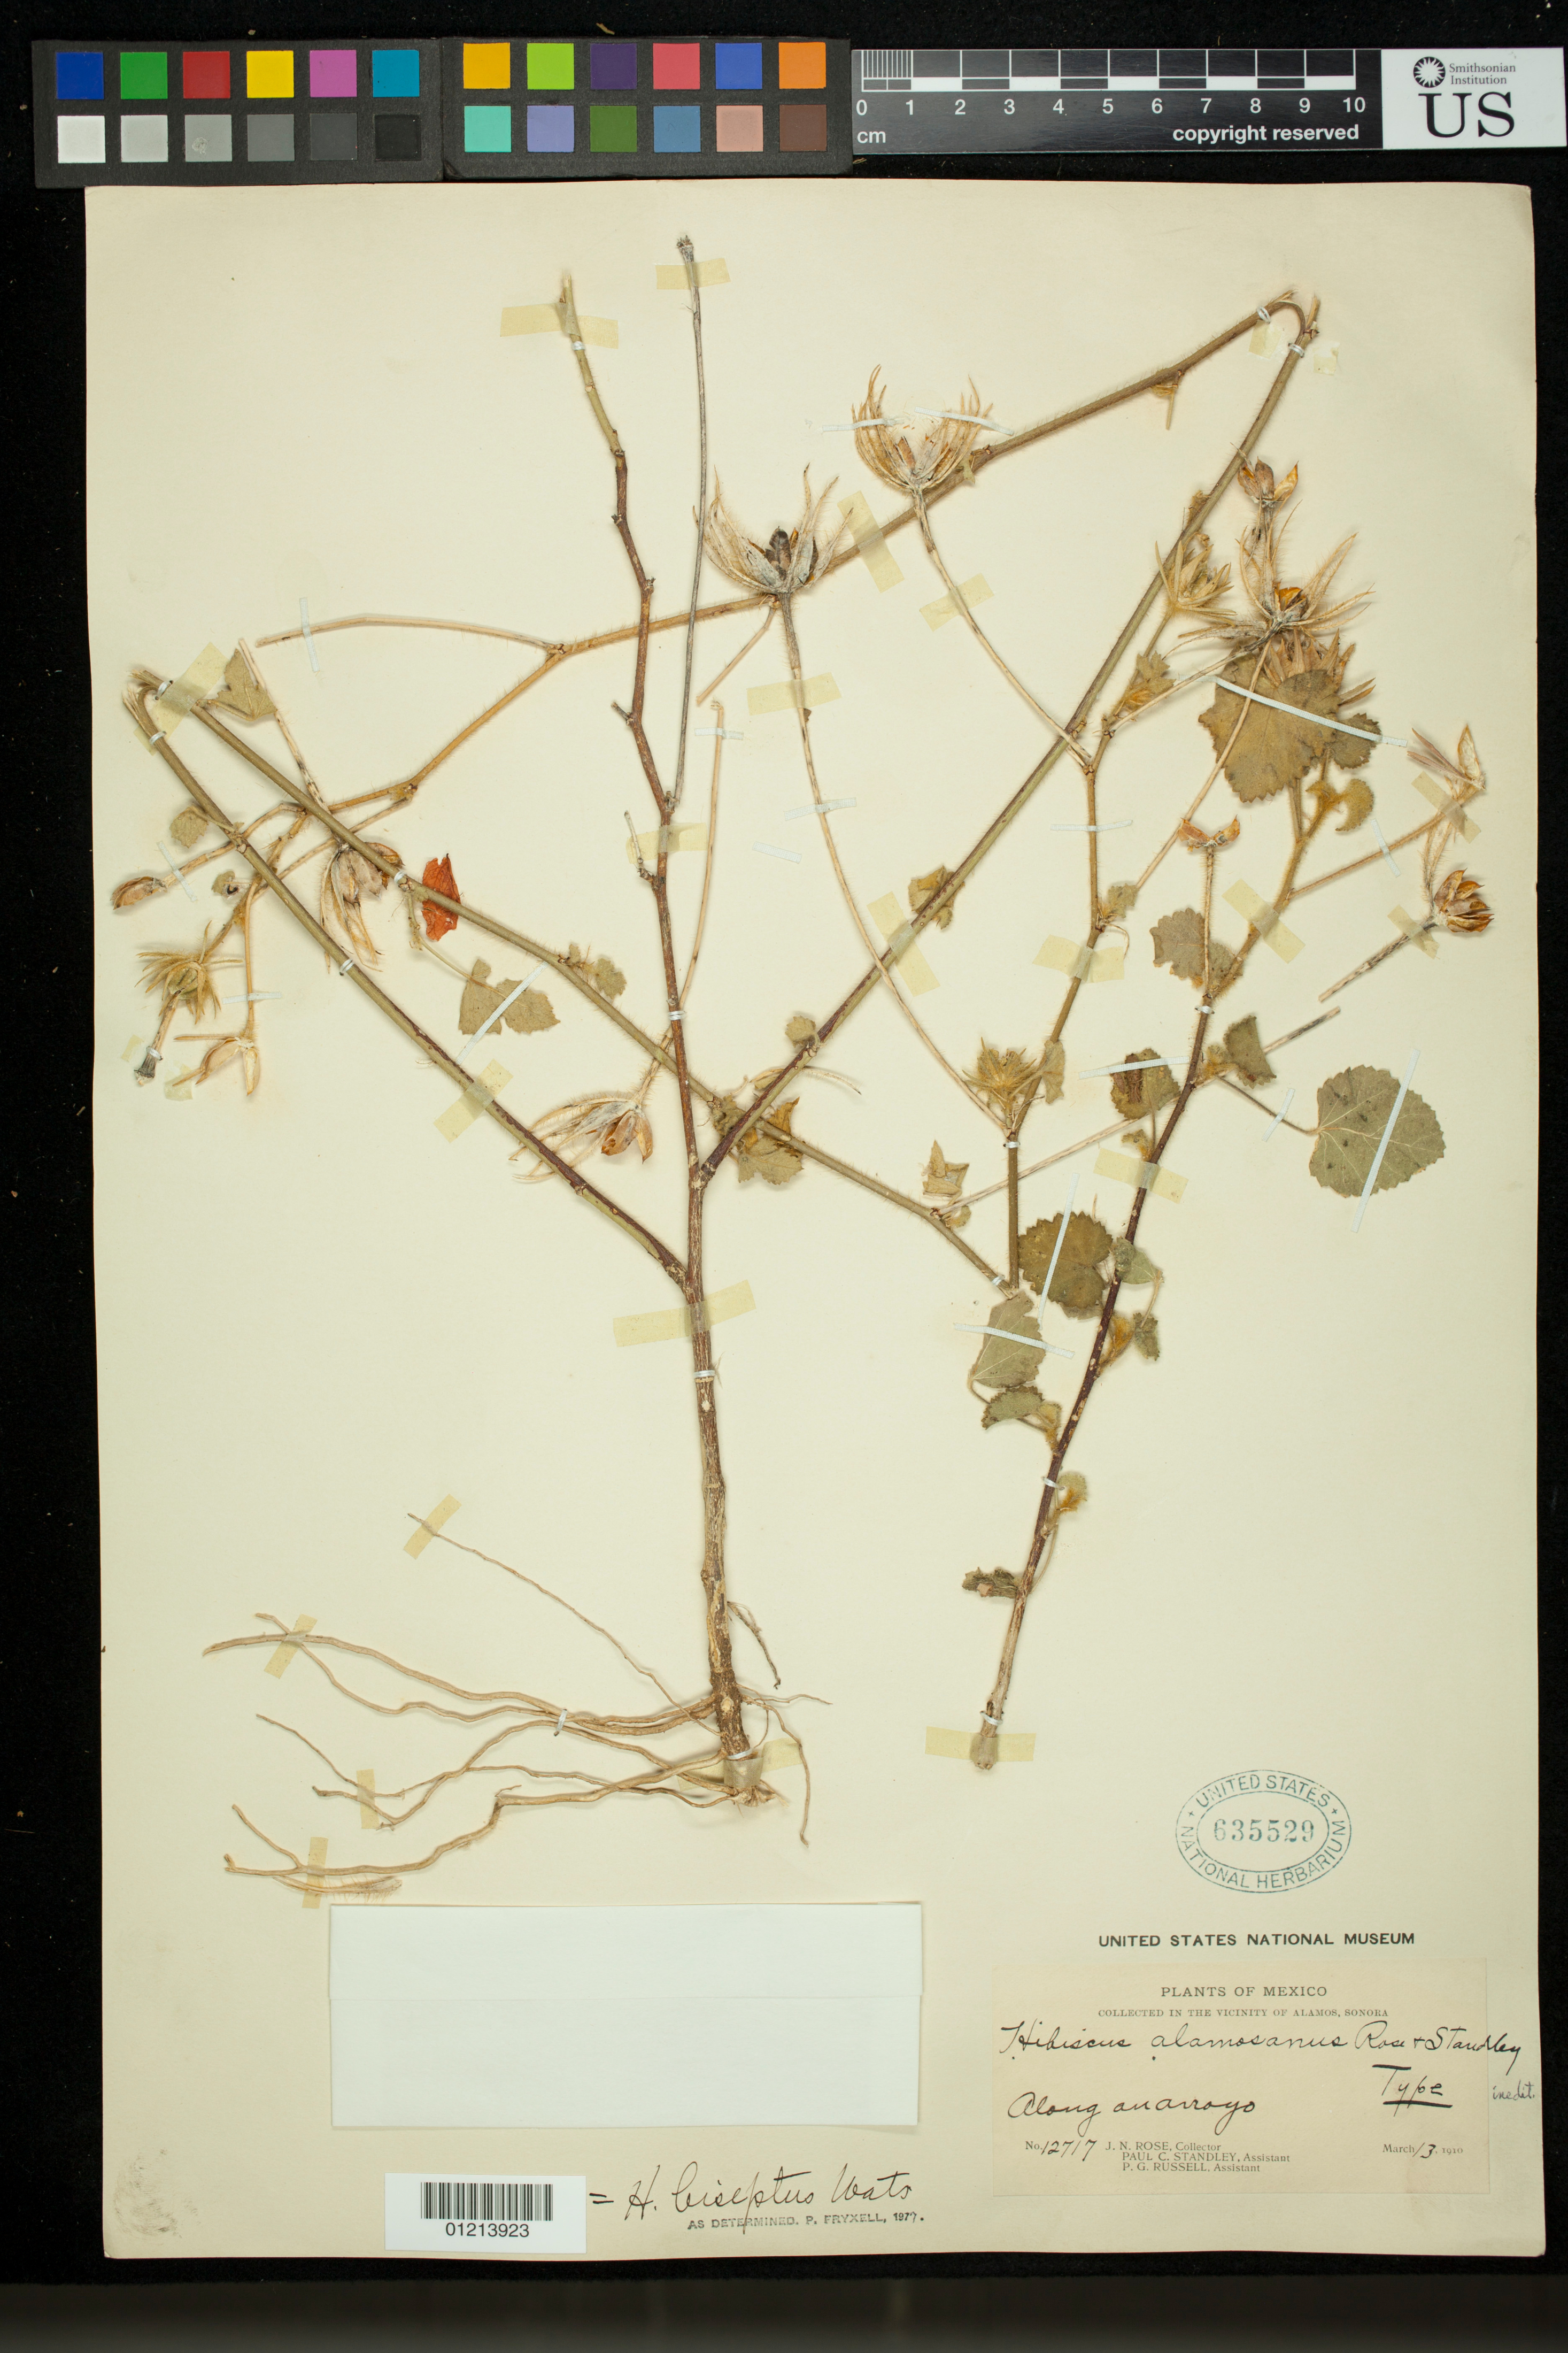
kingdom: Plantae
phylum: Tracheophyta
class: Magnoliopsida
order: Malvales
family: Malvaceae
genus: Hibiscus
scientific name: Hibiscus biseptus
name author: S. Watson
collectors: J. N. Rose, P. C. Standley & P. G. Russell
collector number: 12717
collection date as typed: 13 Mar 1910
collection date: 1910-03-13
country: Mexico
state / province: Sonora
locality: In the vicinity of Alamos, Sonora. Along an arroyo.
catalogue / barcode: US 635529